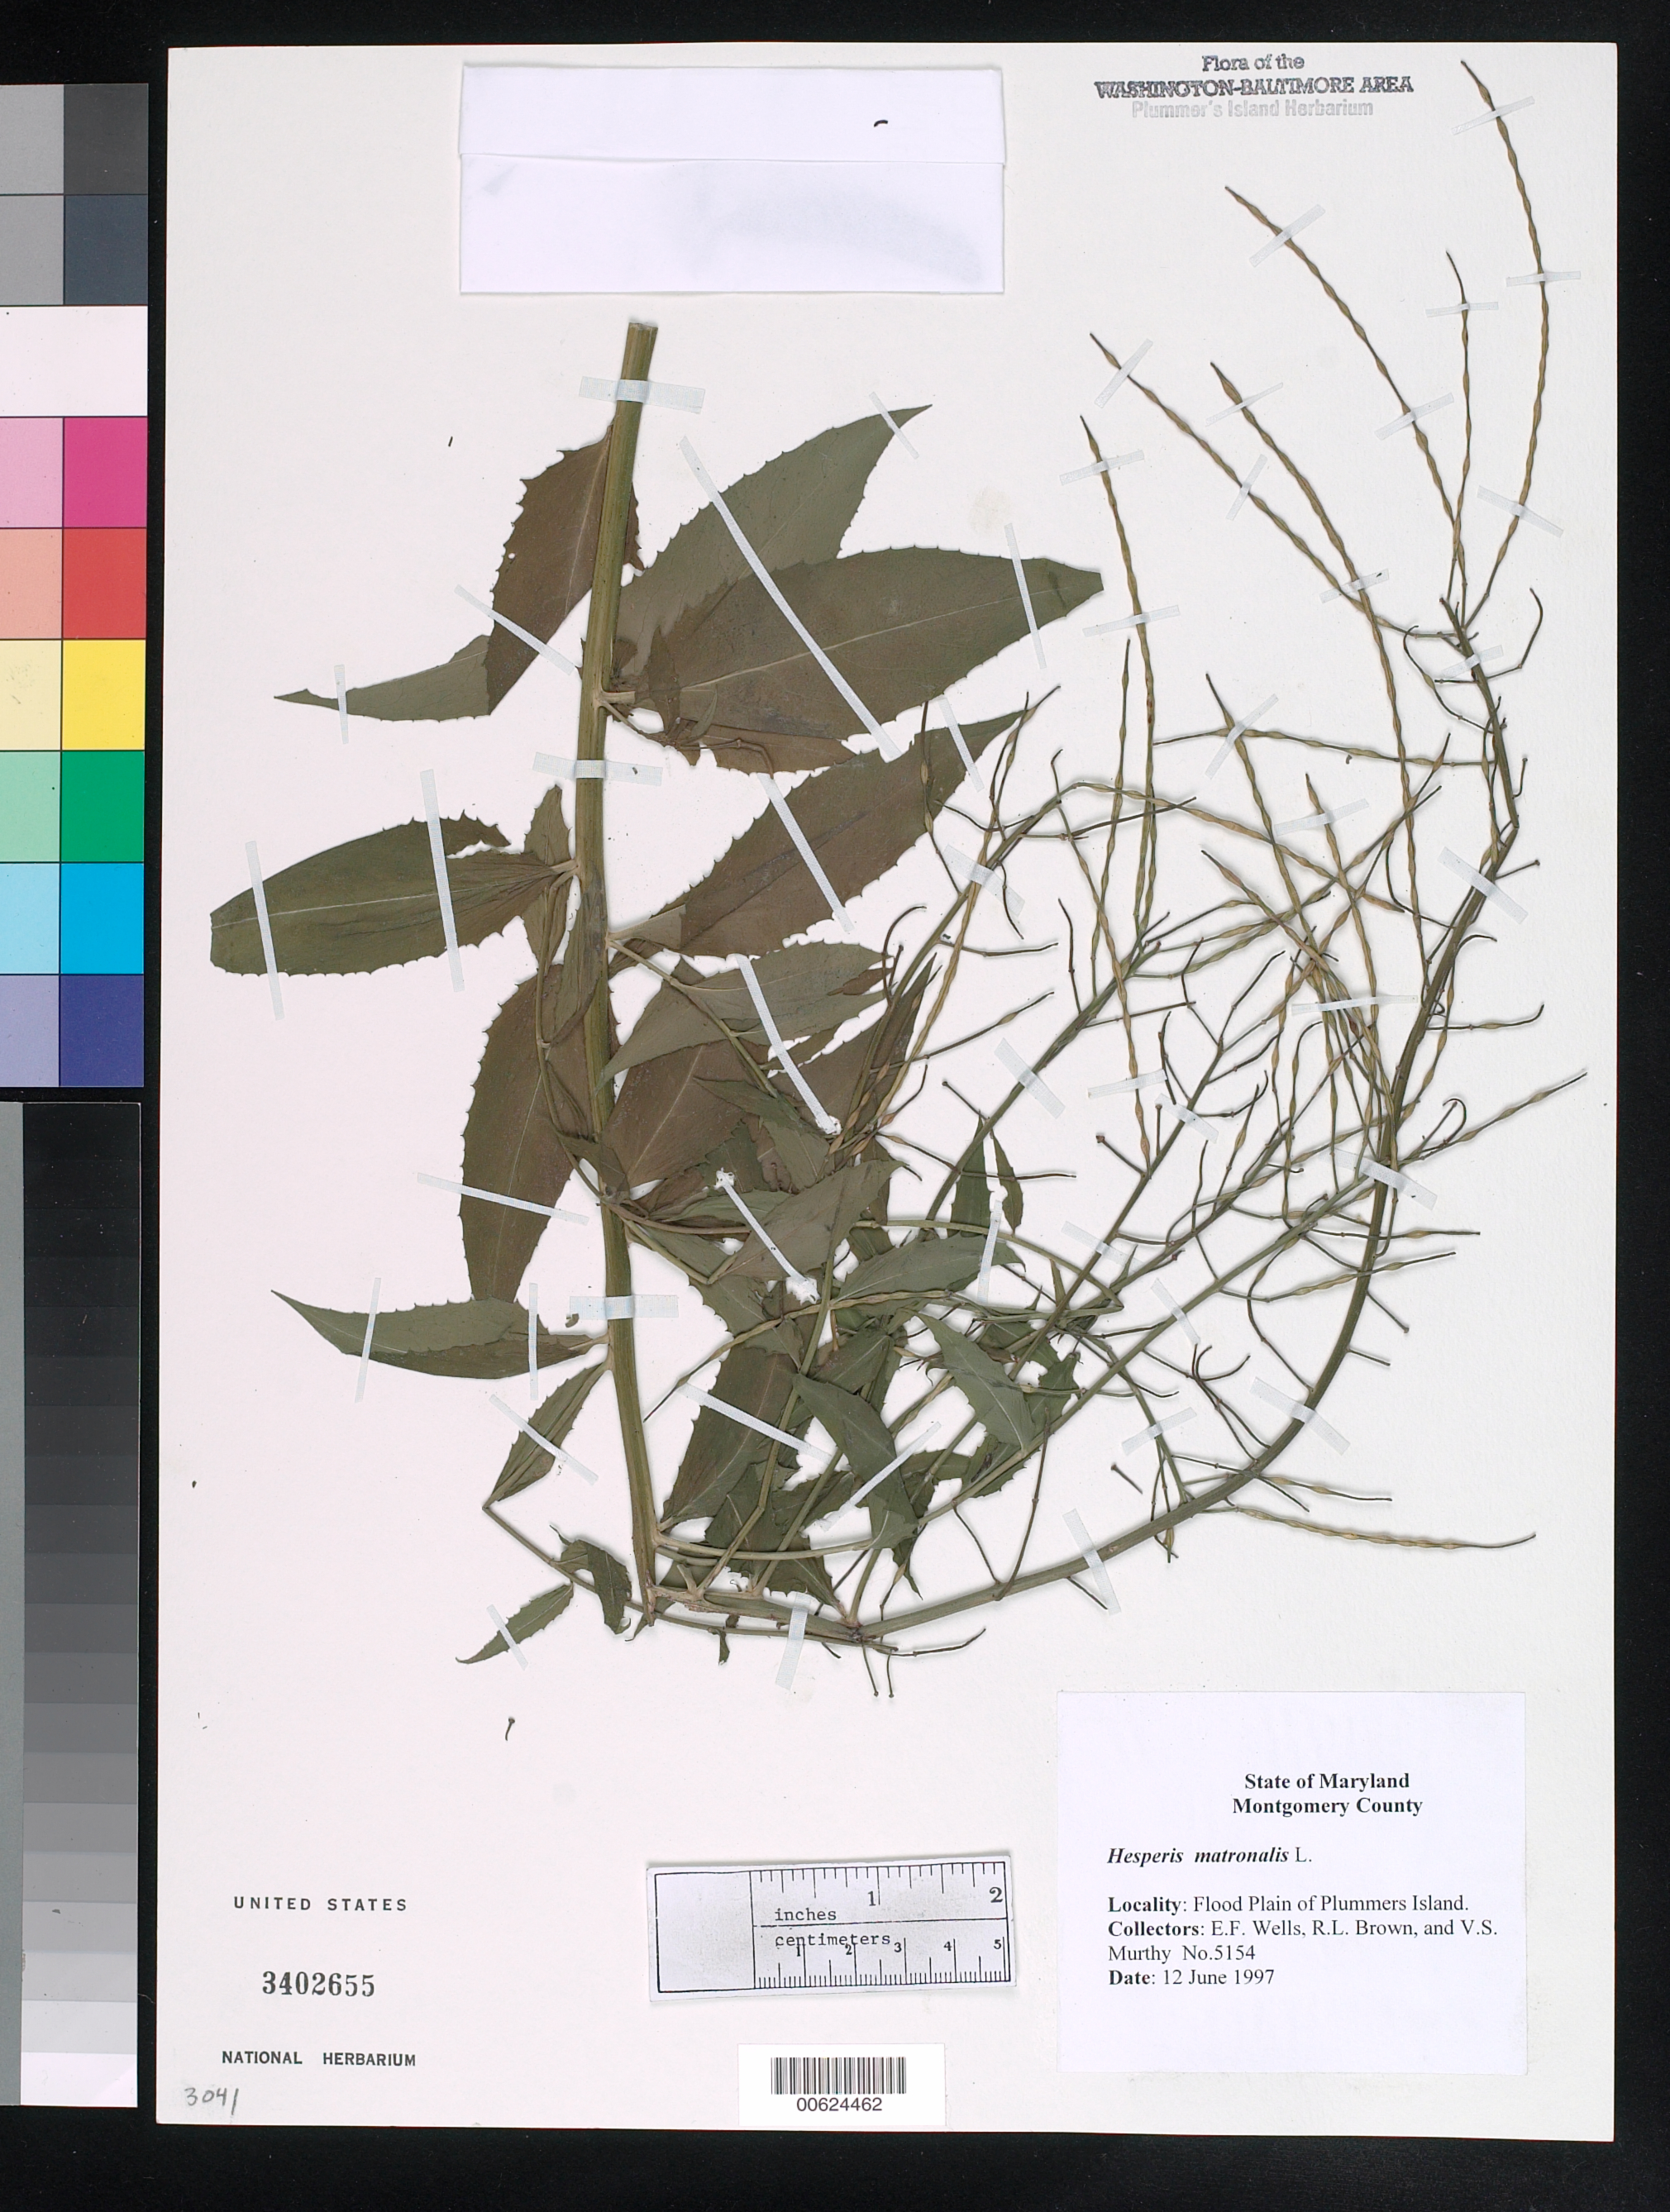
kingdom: Plantae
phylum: Tracheophyta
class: Magnoliopsida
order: Brassicales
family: Brassicaceae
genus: Hesperis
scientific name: Hesperis matronalis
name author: L.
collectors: E. F. Wells, R. L. Brown & V. S. Murthy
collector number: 5154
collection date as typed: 12 Jun 1997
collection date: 1997-06-12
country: United States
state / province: Maryland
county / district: Montgomery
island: Plummers Island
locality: Flood plain of Plummers Island Plummers Island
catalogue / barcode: US 3402655